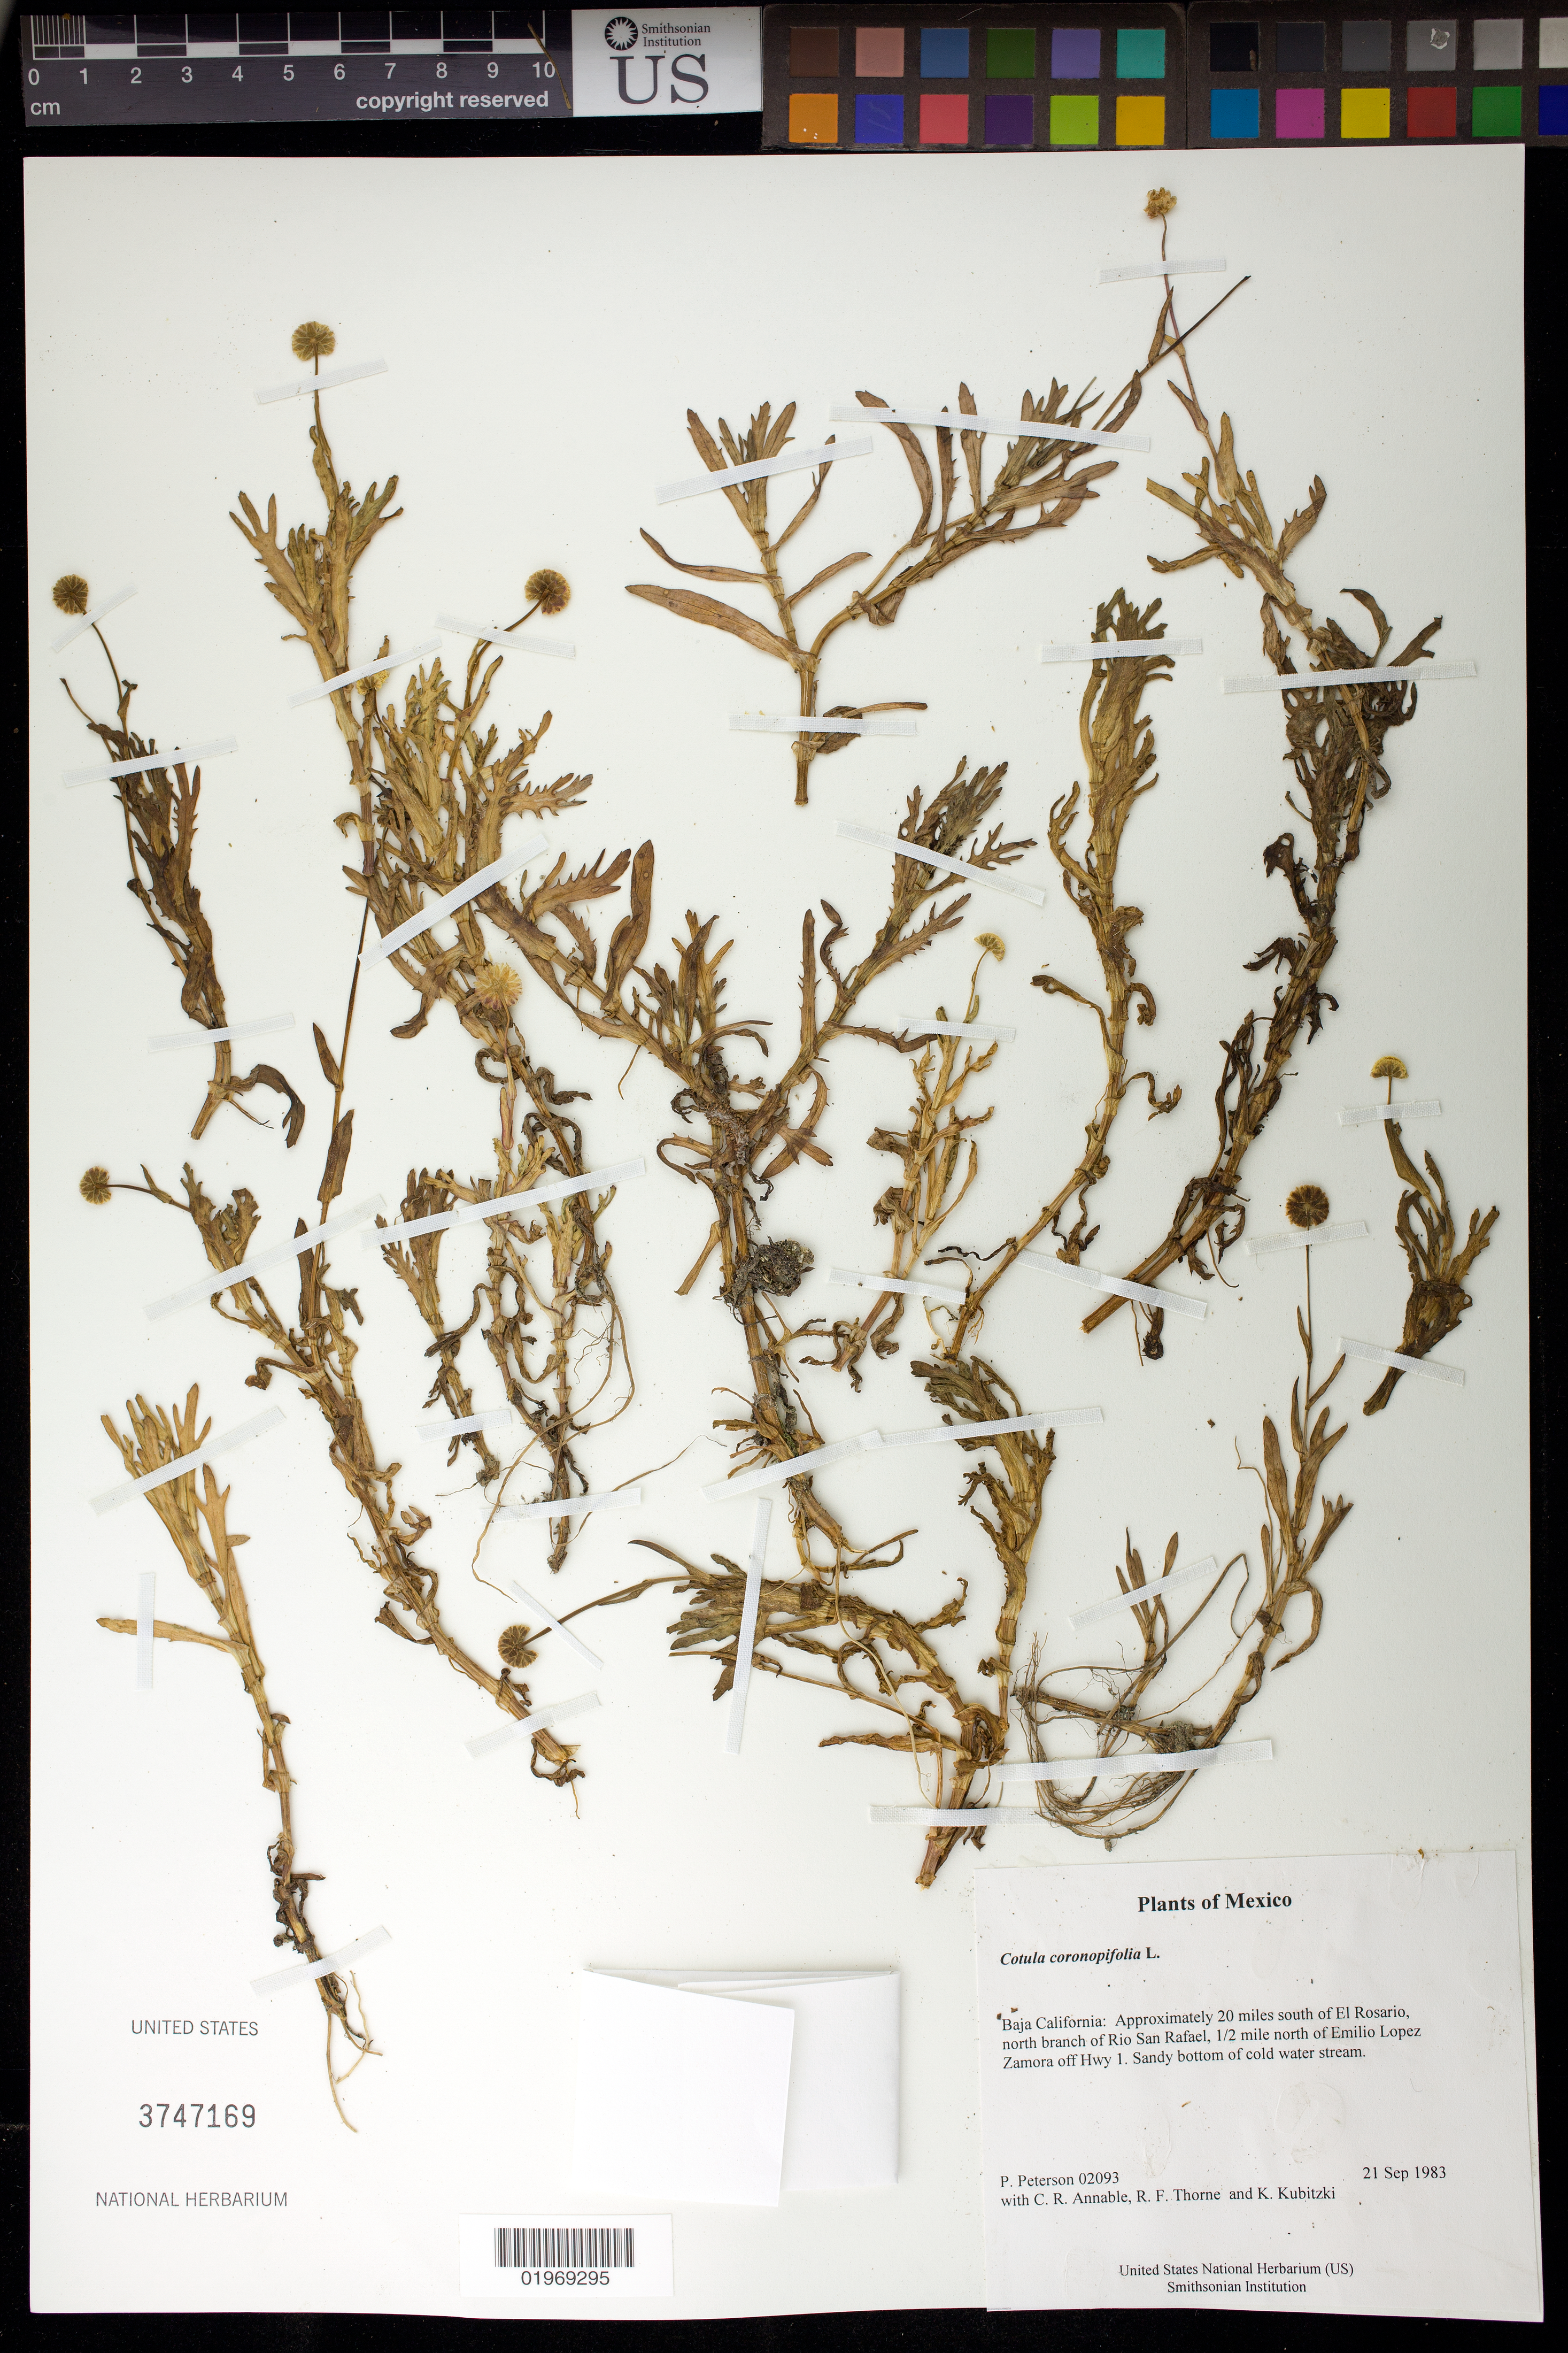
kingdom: Plantae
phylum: Tracheophyta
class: Magnoliopsida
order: Asterales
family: Asteraceae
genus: Cotula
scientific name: Cotula coronopifolia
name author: L.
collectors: P. M. Peterson, C. R. Annable, R. F. Thorne & K. Kubitzki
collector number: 02093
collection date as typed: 21 Sep 1983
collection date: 1983-09-21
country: Mexico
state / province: Baja California Norte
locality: Approximately 20 miles south of El Rosario, north branch of Rio San Rafael, 1/2 mile north of Emilio Lopez Zamora off Hwy 1.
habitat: Sandy bottom of cold water stream.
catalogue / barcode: US 3747169